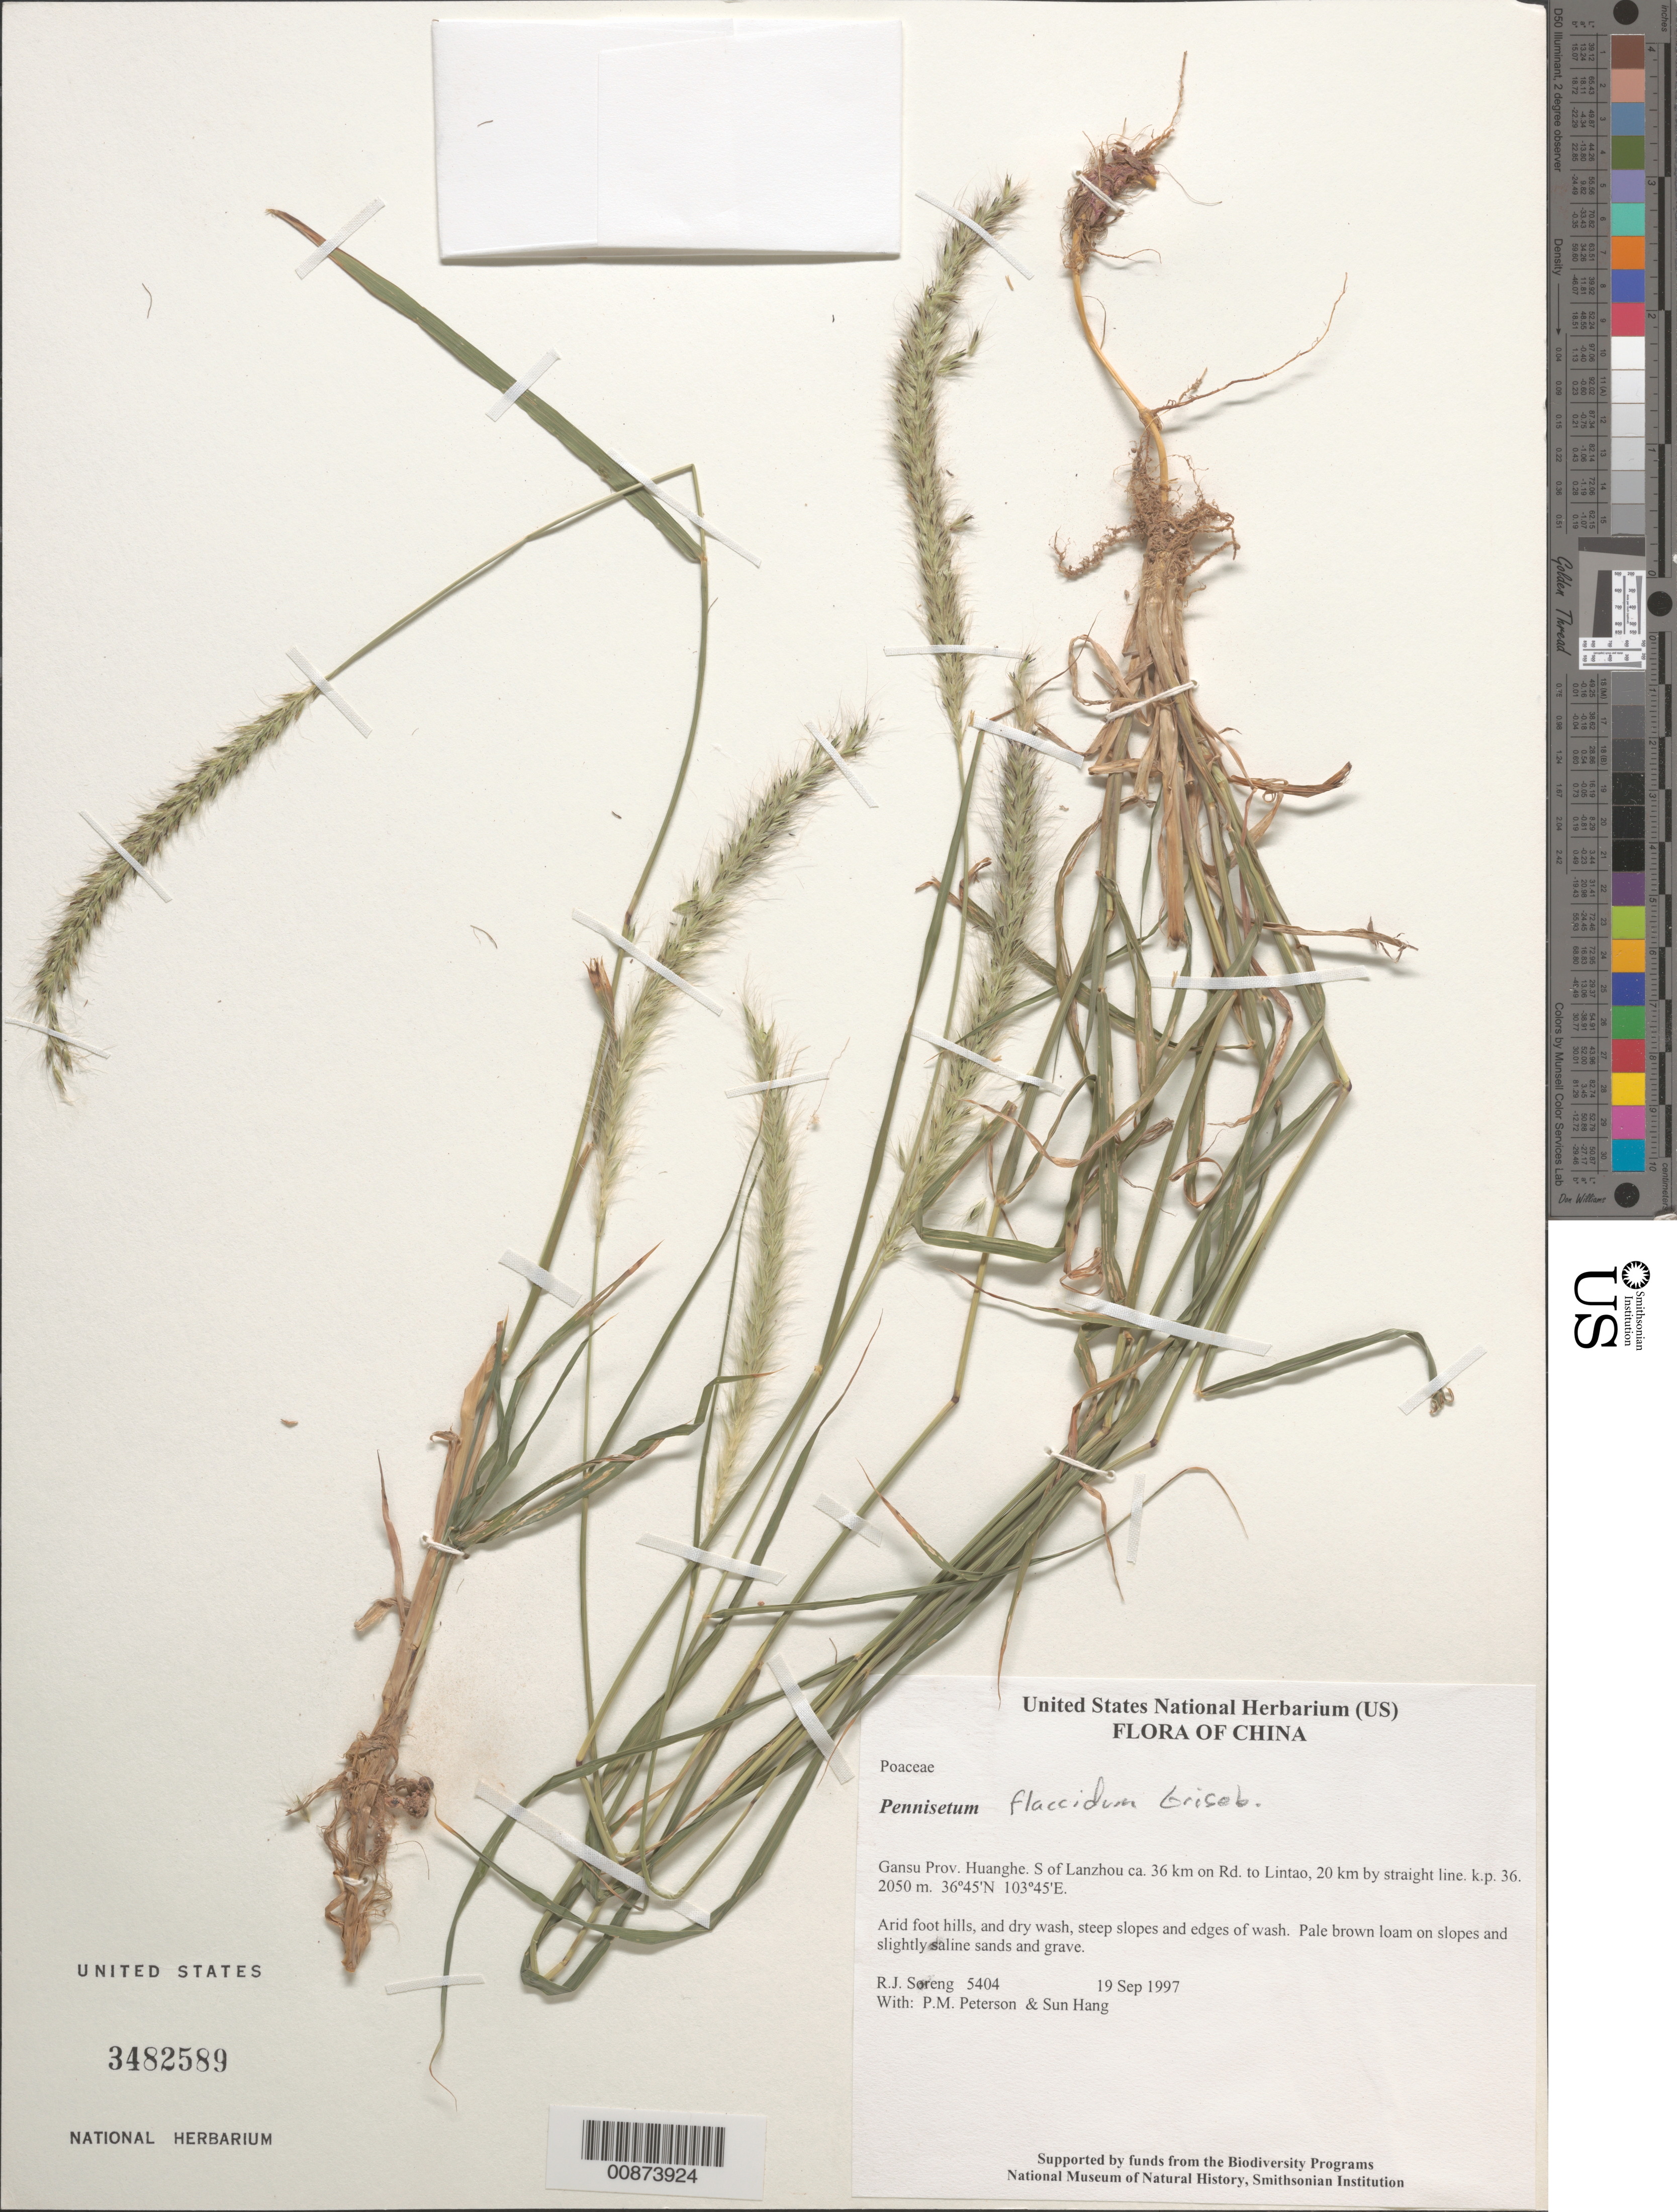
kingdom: Plantae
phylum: Tracheophyta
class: Liliopsida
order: Poales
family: Poaceae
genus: Pennisetum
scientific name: Pennisetum flaccidum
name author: Griseb.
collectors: R. J. Soreng, P. M. Peterson & Sun Hang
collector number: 5404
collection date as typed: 19 Sep 1997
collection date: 1997-09-19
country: China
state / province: Gansu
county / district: Huanghe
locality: S of Lanzhou ca. 36 km on Rd. to Lintao, 20 km by straight line. k.p. 36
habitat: Arid foot hills, and dry wash, steep slopes and edges of wash. Pale brown loam on slopes and slightly saline sands and grave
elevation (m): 2050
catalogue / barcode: US 3482589